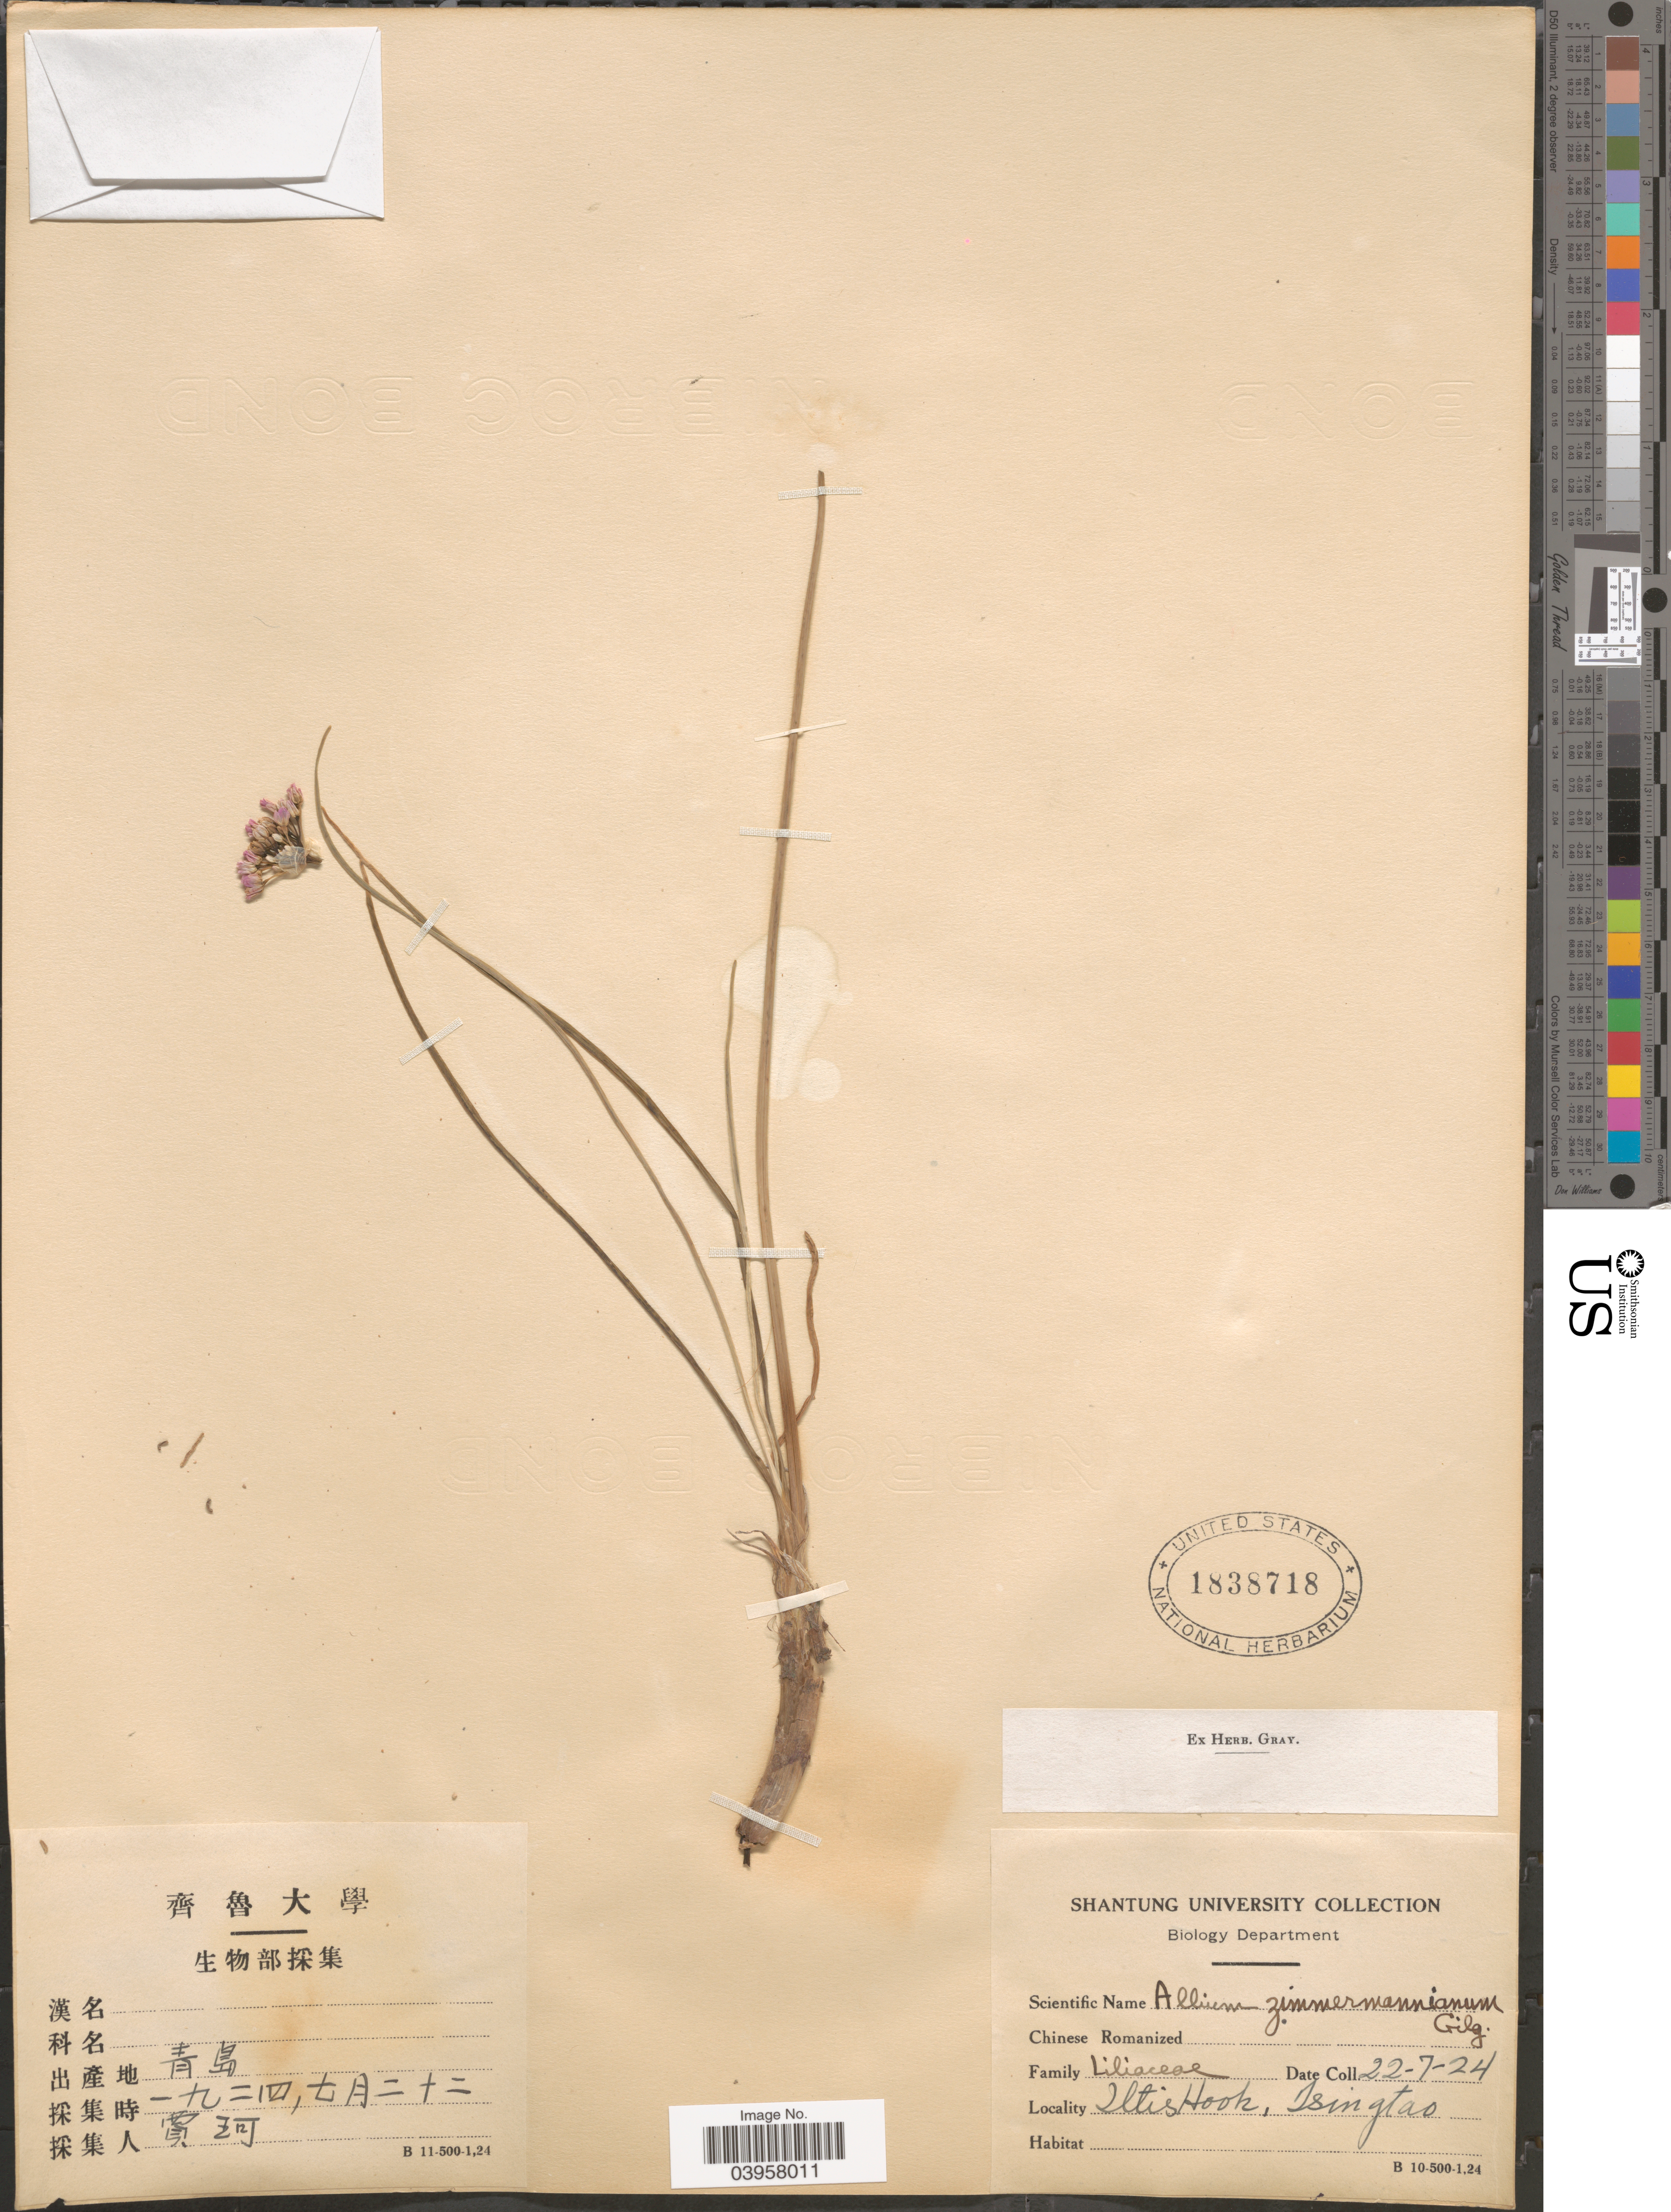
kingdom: Plantae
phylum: Tracheophyta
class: Liliopsida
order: Asparagales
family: Amaryllidaceae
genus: Allium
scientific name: Allium zimmermannianum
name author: Gilg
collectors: ex herb. Gray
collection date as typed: Transcribed d/m/y: 22/7/24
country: China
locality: Iltis Hook, Tsingtao.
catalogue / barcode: US 1838718